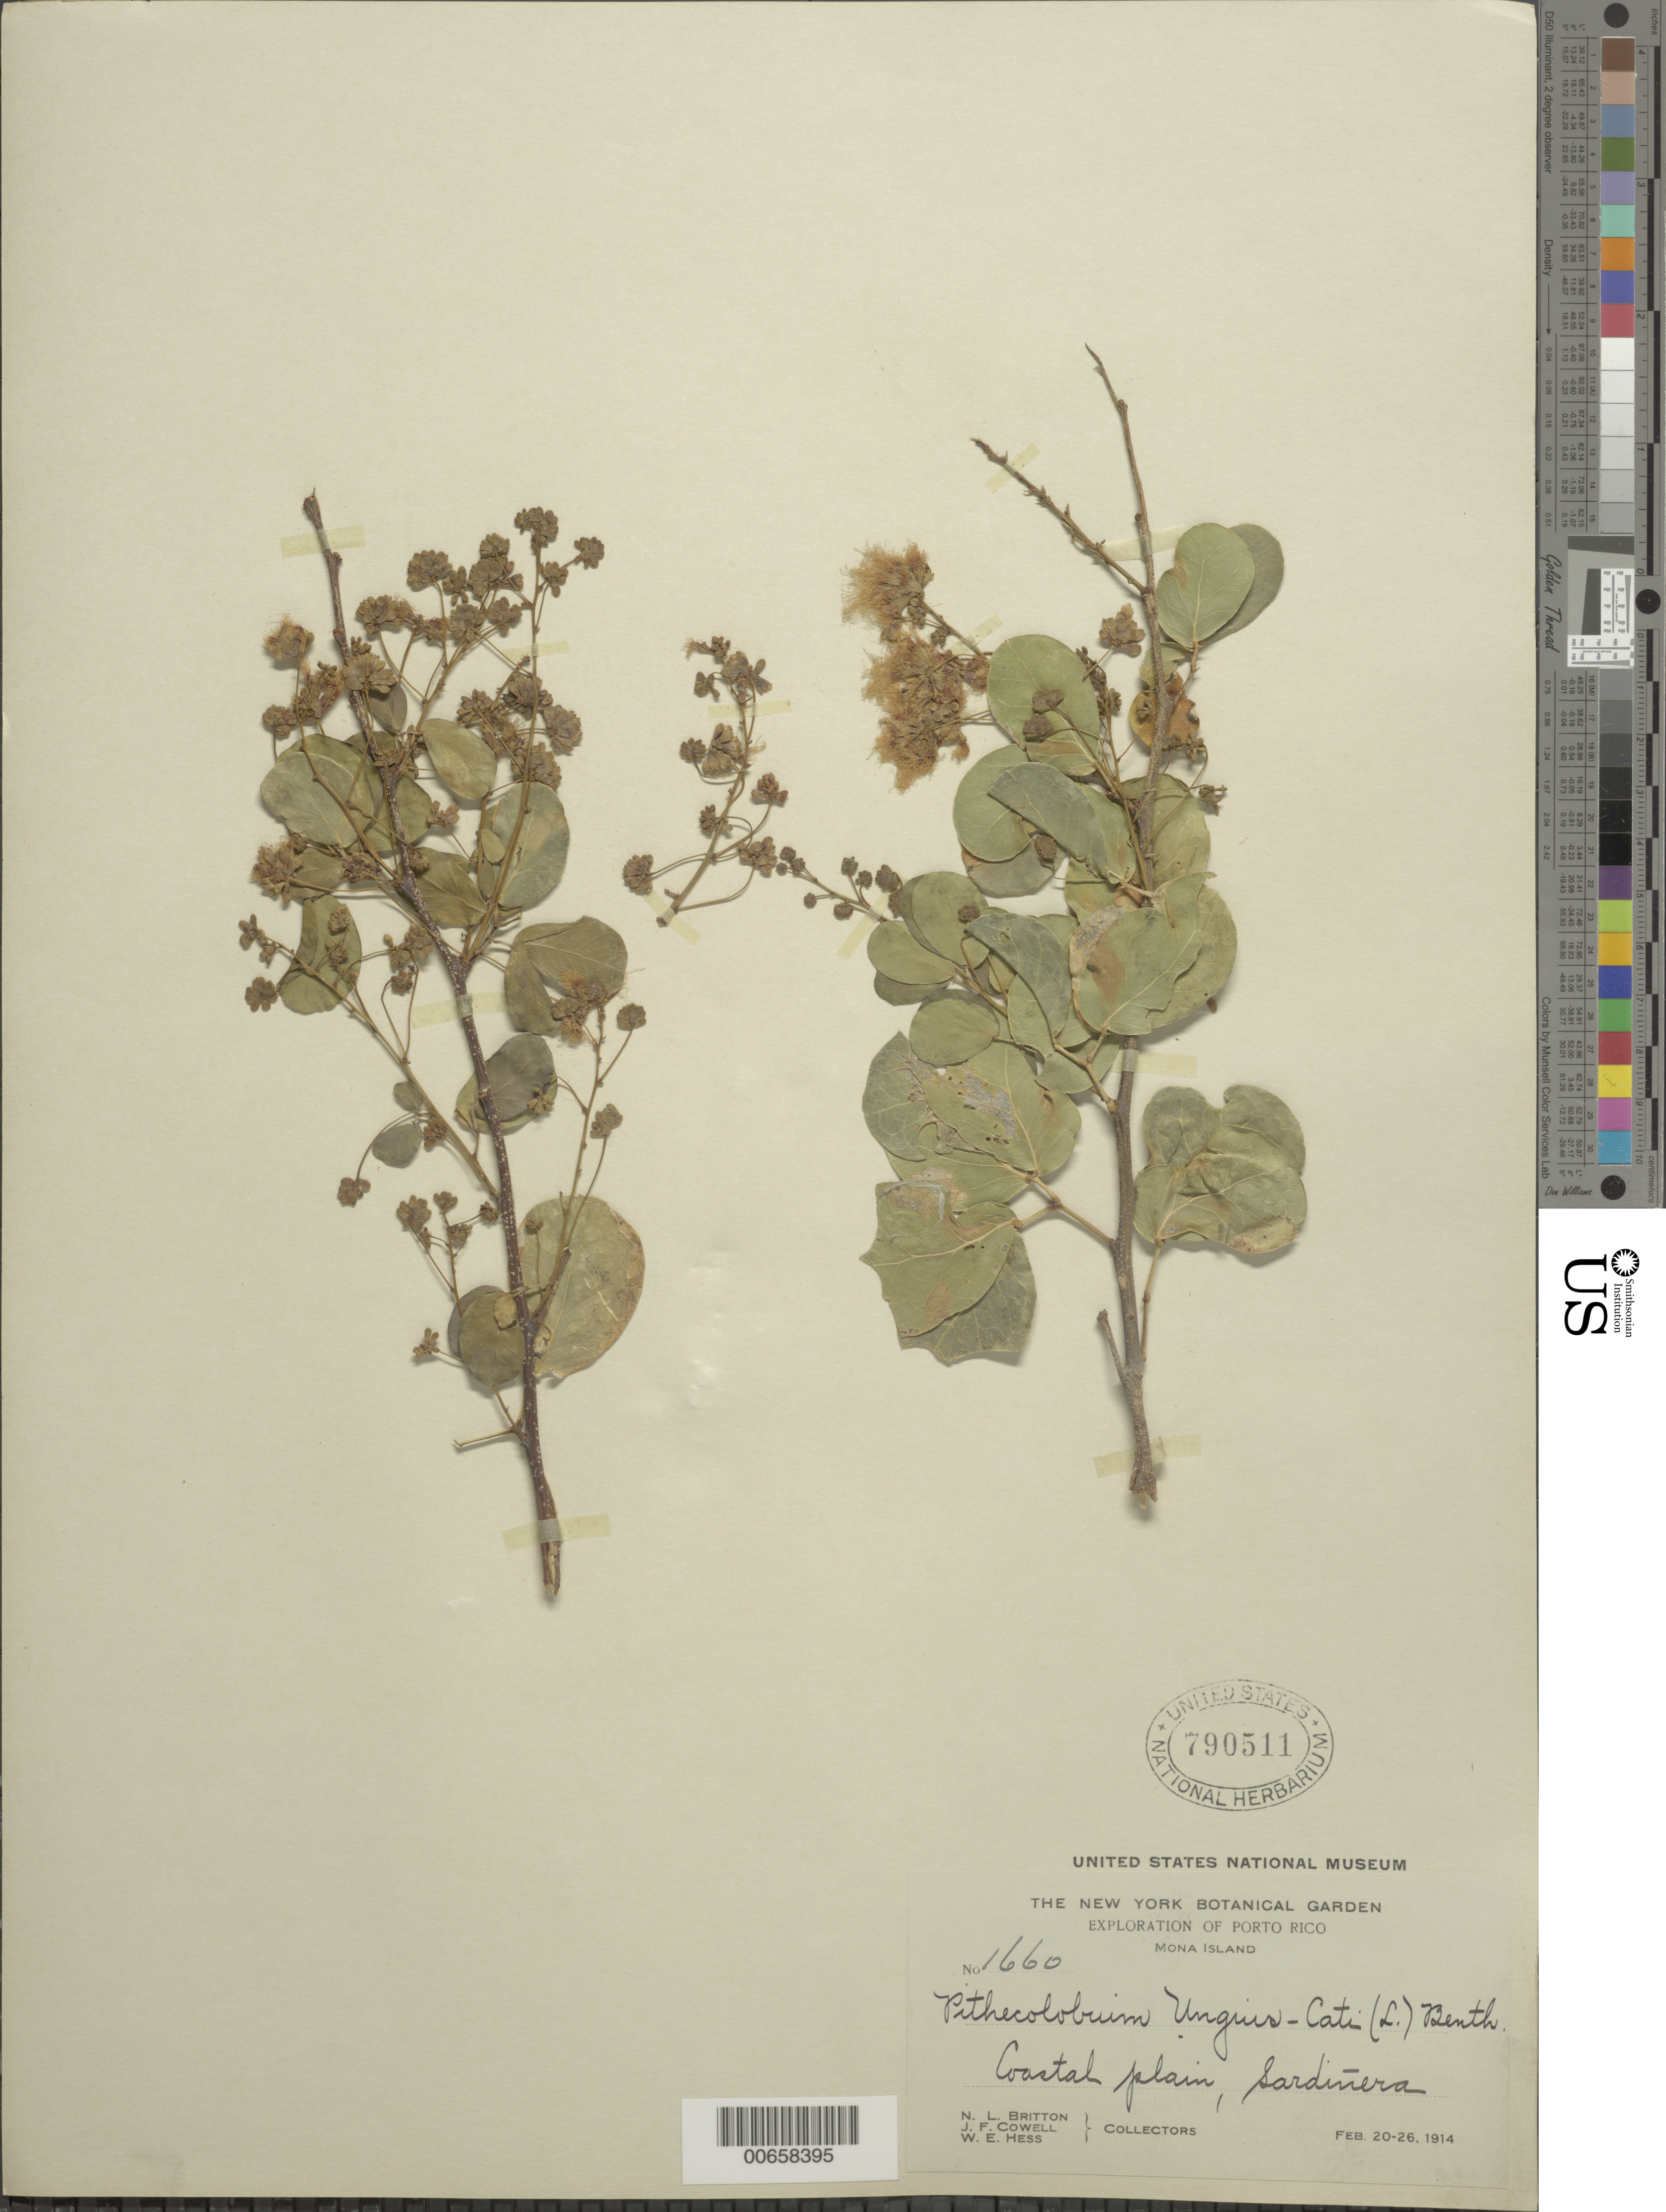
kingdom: Plantae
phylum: Tracheophyta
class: Magnoliopsida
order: Fabales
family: Fabaceae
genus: Pithecellobium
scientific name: Pithecellobium unguis-cati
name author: (L.) Benth.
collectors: N. Britton, J. F. Cowell & W. Hess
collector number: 1660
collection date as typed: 20 Feb 1914 to 26 Feb 1914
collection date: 1914-02-20/1914-02-26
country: Puerto Rico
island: Mona Island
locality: Sardinera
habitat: Coastal plain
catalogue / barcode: US 790511